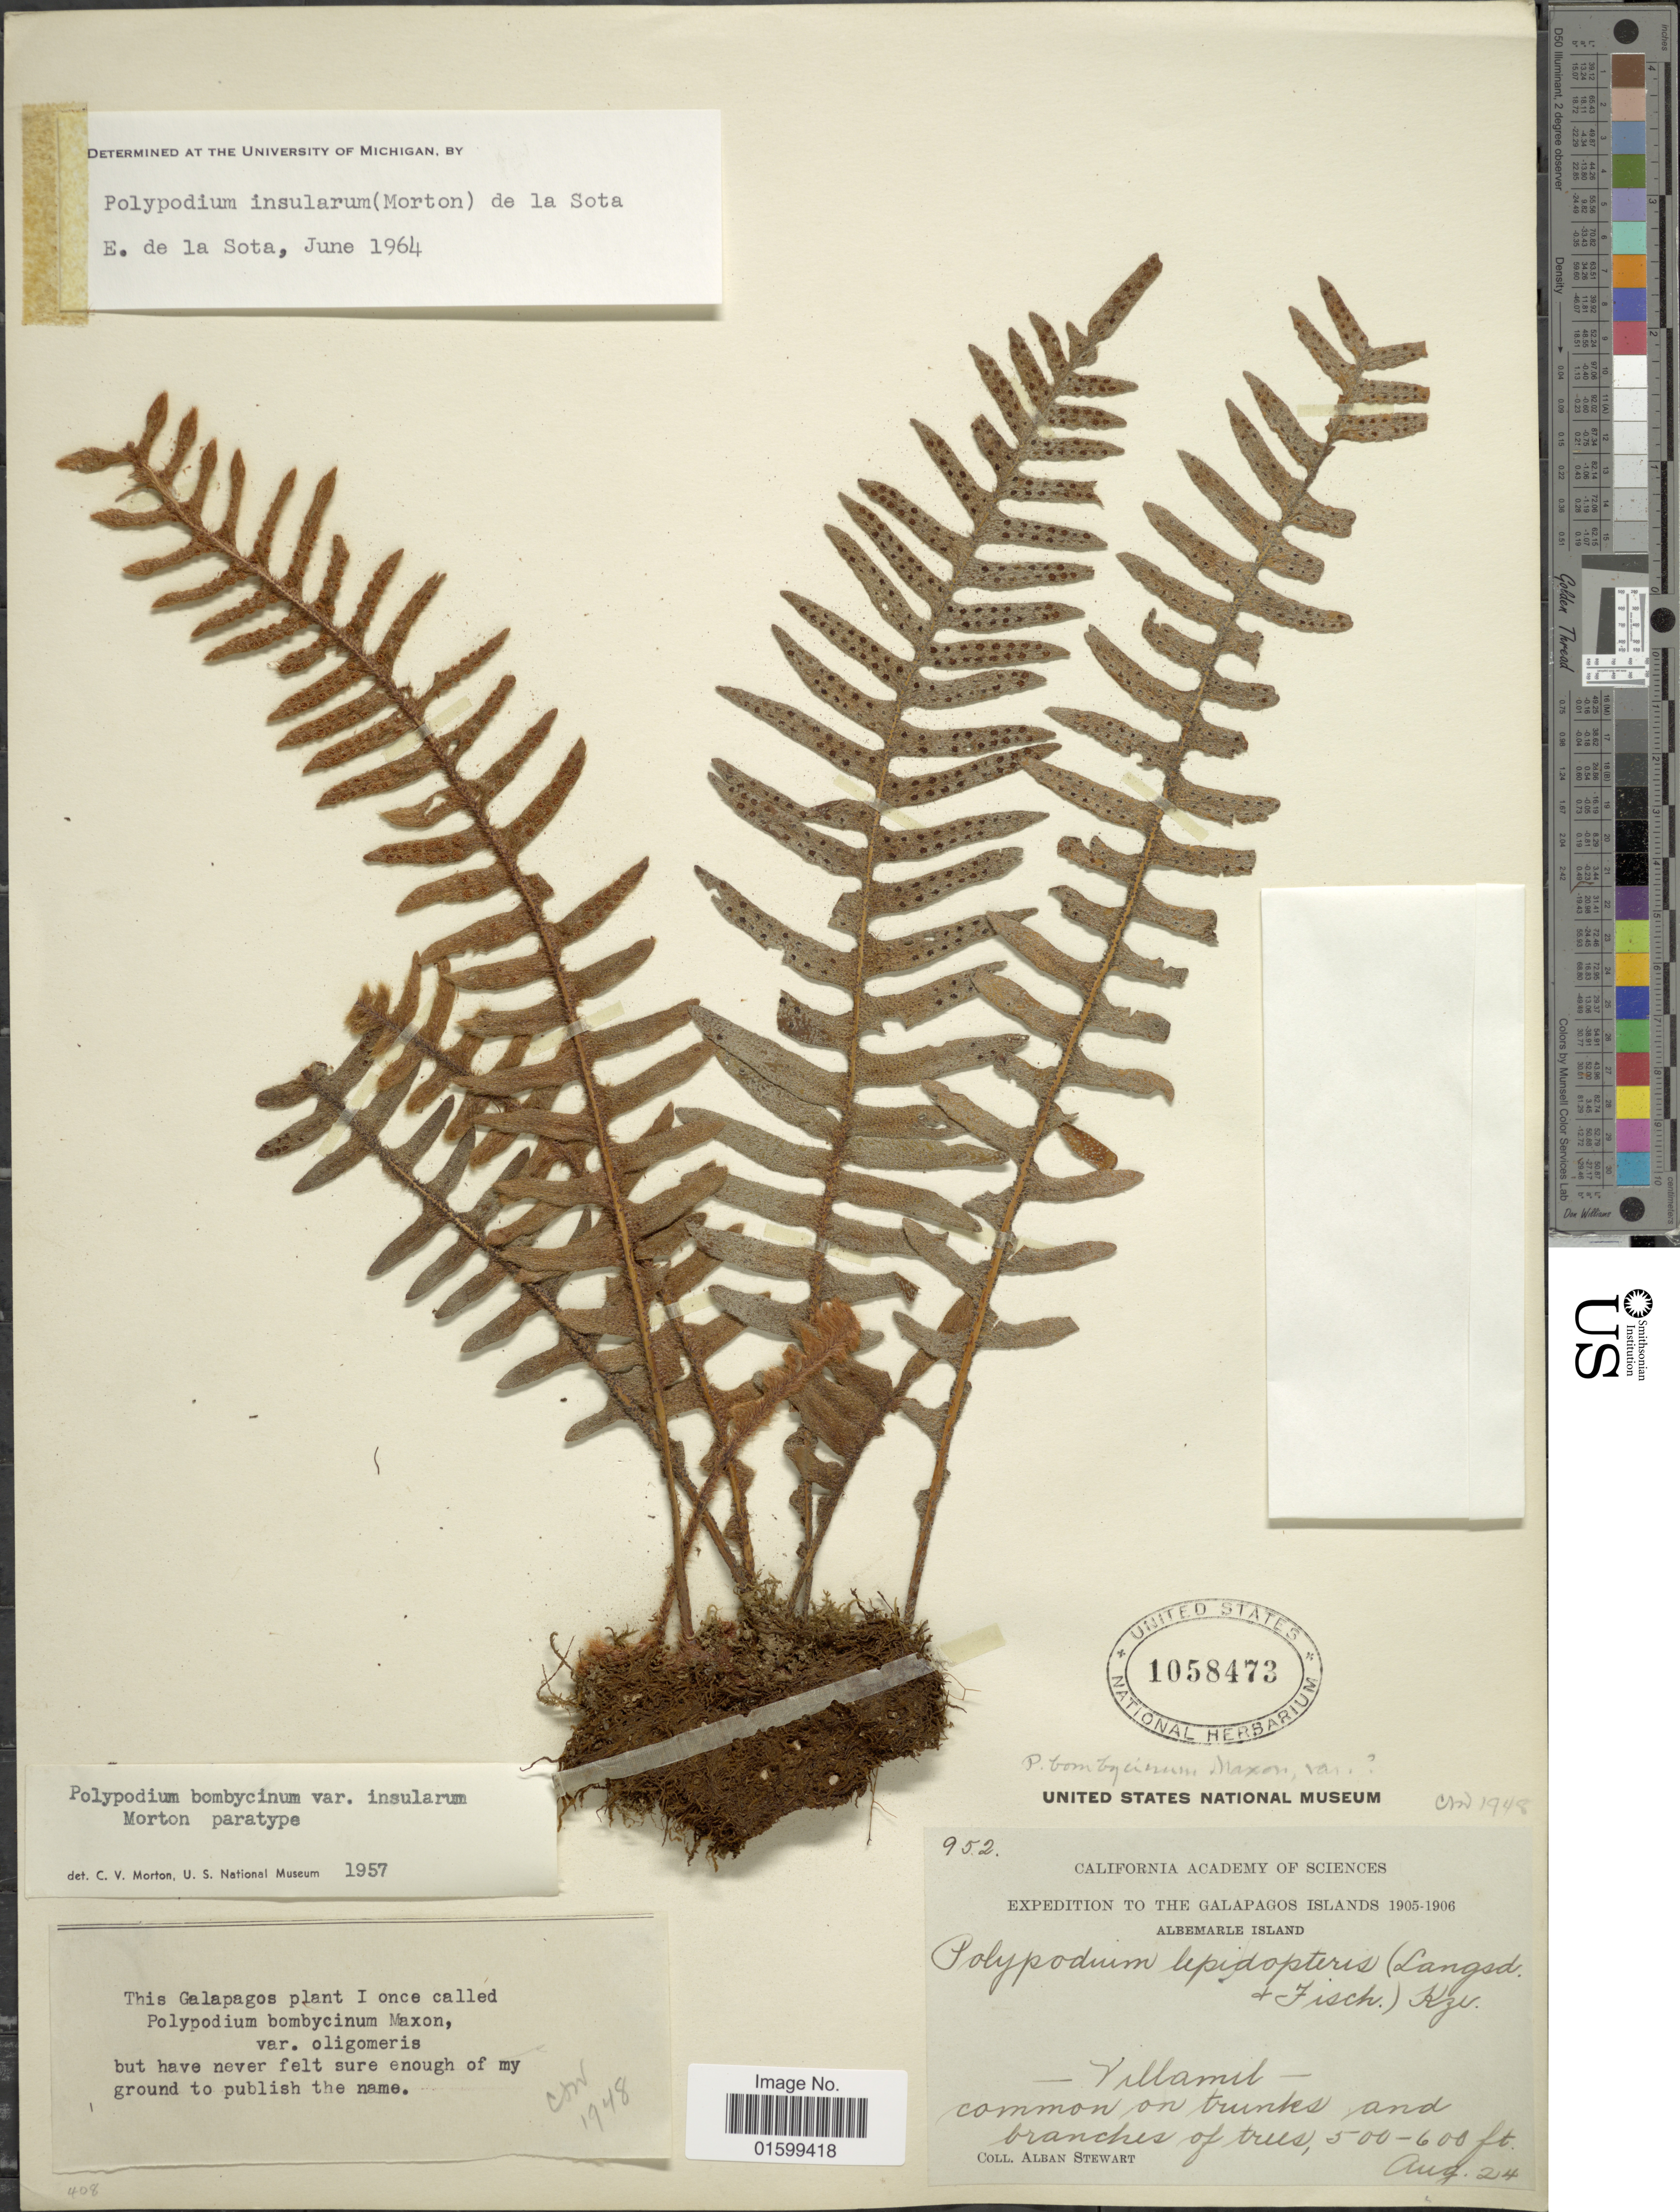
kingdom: Plantae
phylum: Tracheophyta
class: Polypodiopsida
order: Polypodiales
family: Polypodiaceae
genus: Pleopeltis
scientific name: Pleopeltis insularum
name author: (C.V. Morton) A.R. Sm.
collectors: A. Stewart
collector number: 952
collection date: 1905-08-24/1906-08-24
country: Ecuador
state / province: Colón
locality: Galapagos Islands, Albemarle Island, Villamil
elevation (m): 152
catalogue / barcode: US 1058473